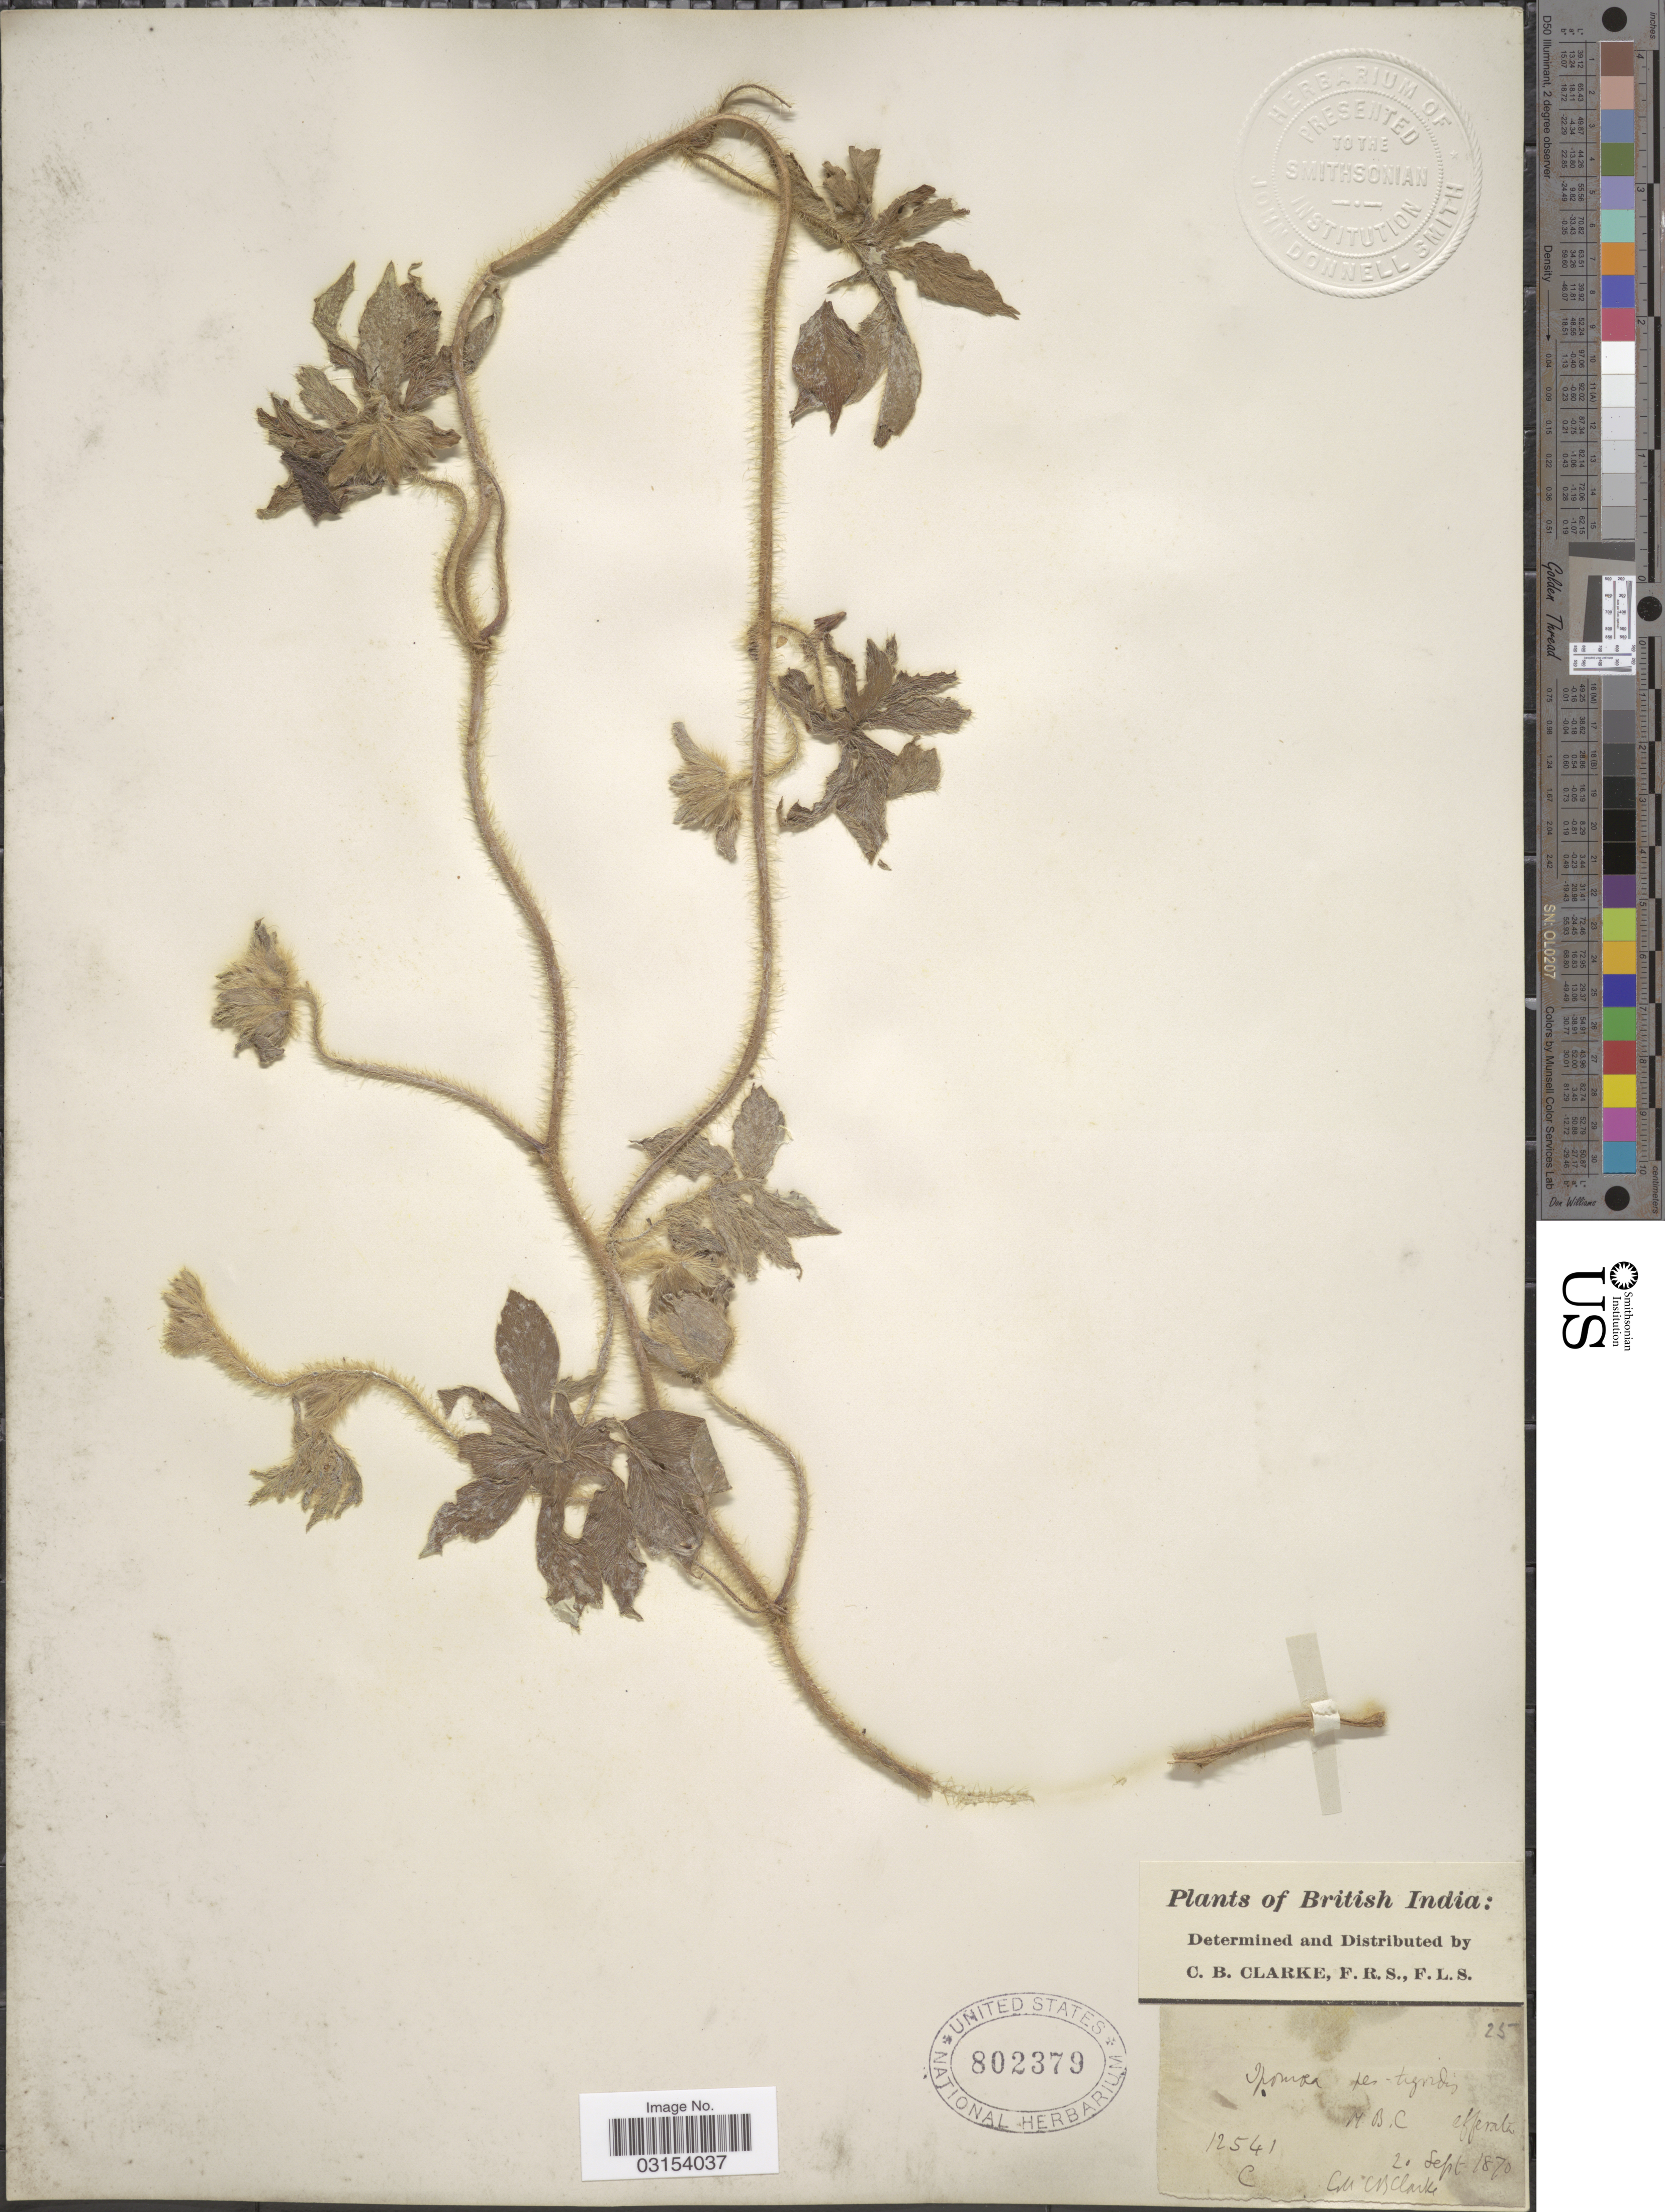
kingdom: Plantae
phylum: Tracheophyta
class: Magnoliopsida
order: Solanales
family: Convolvulaceae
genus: Ipomoea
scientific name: Ipomoea pes-tigridis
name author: L.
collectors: C. B. Clarke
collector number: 12541C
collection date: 1870-09-20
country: India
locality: British India. H.B.C. [Hort. Bot. Calcutta?]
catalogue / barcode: US 802379